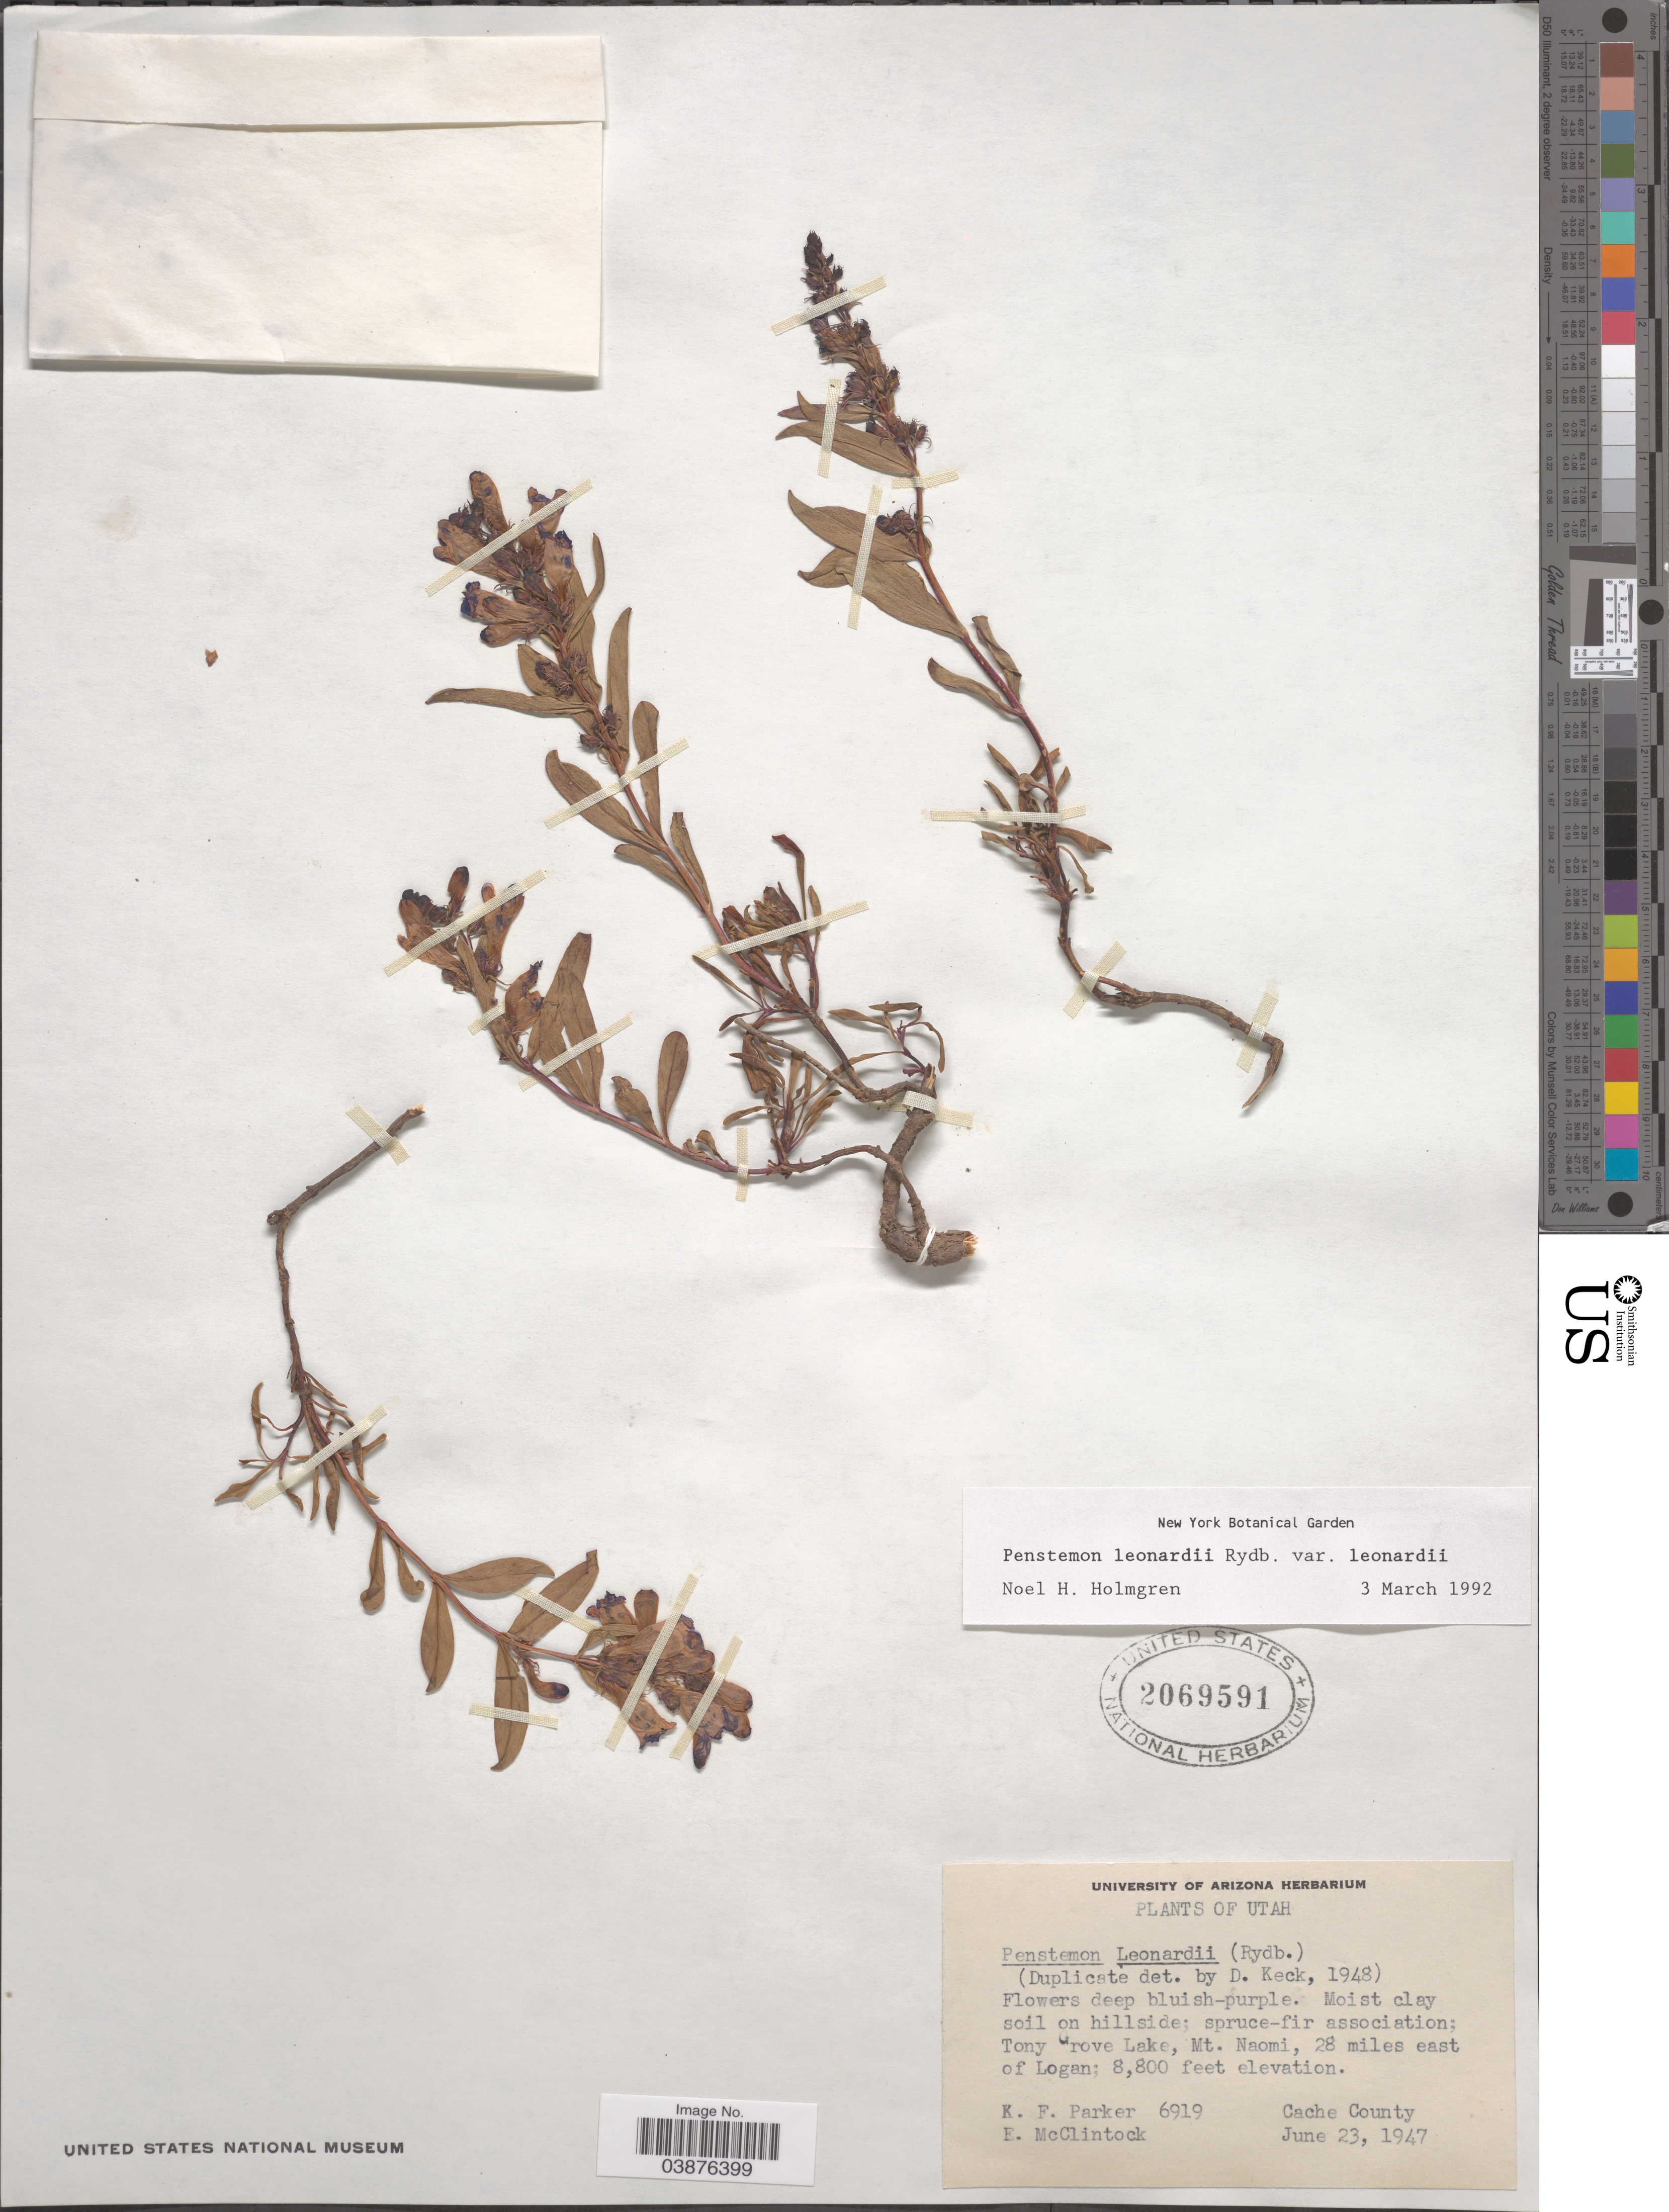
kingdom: Plantae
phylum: Tracheophyta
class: Magnoliopsida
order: Lamiales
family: Plantaginaceae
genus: Penstemon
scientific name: Penstemon leonardii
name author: Rydb.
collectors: K. F. Parker & E. McClintock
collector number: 6919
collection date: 1947-06-23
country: United States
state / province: Utah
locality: Tony Grove Lake, Mt. Naomi, 28 miles east of Logan. Cache County.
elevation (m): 2682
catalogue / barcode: US 2069591